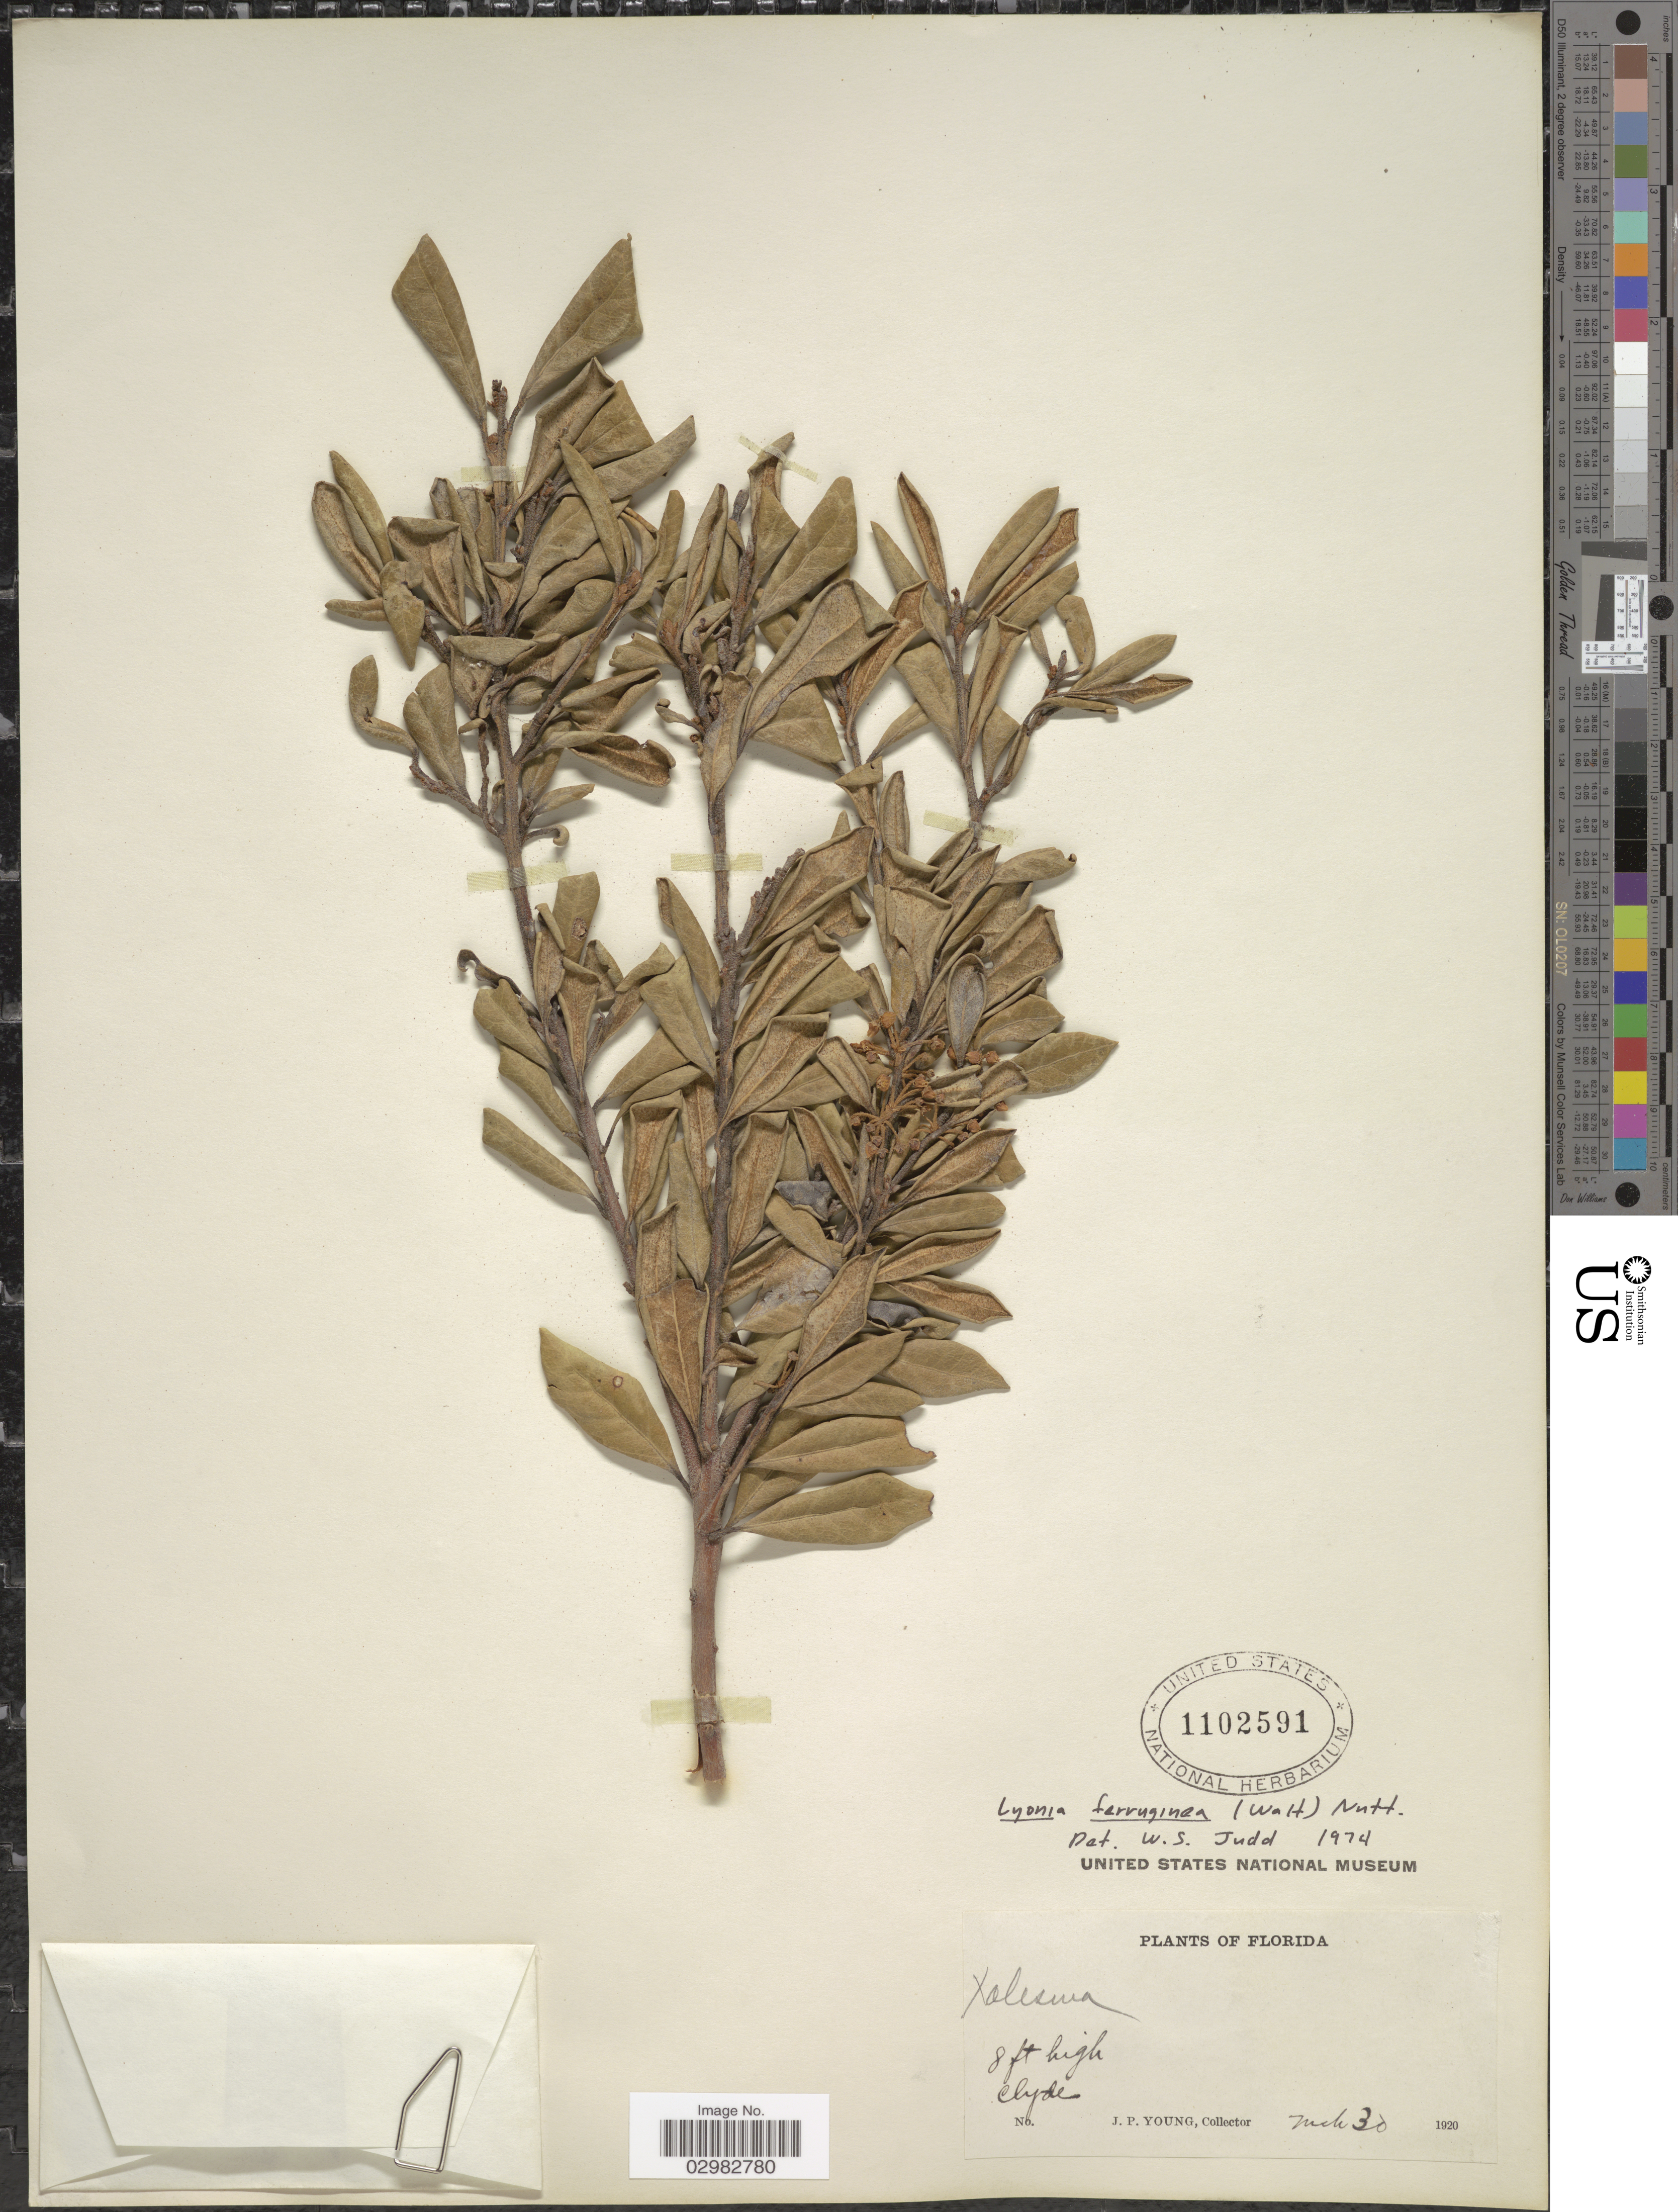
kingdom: Plantae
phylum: Tracheophyta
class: Magnoliopsida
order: Ericales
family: Ericaceae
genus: Lyonia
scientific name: Lyonia fruticosa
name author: (Michx.) G.S. Torr.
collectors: J. P. Young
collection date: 1920-03-30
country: United States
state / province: Florida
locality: Clyde.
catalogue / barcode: US 1102591